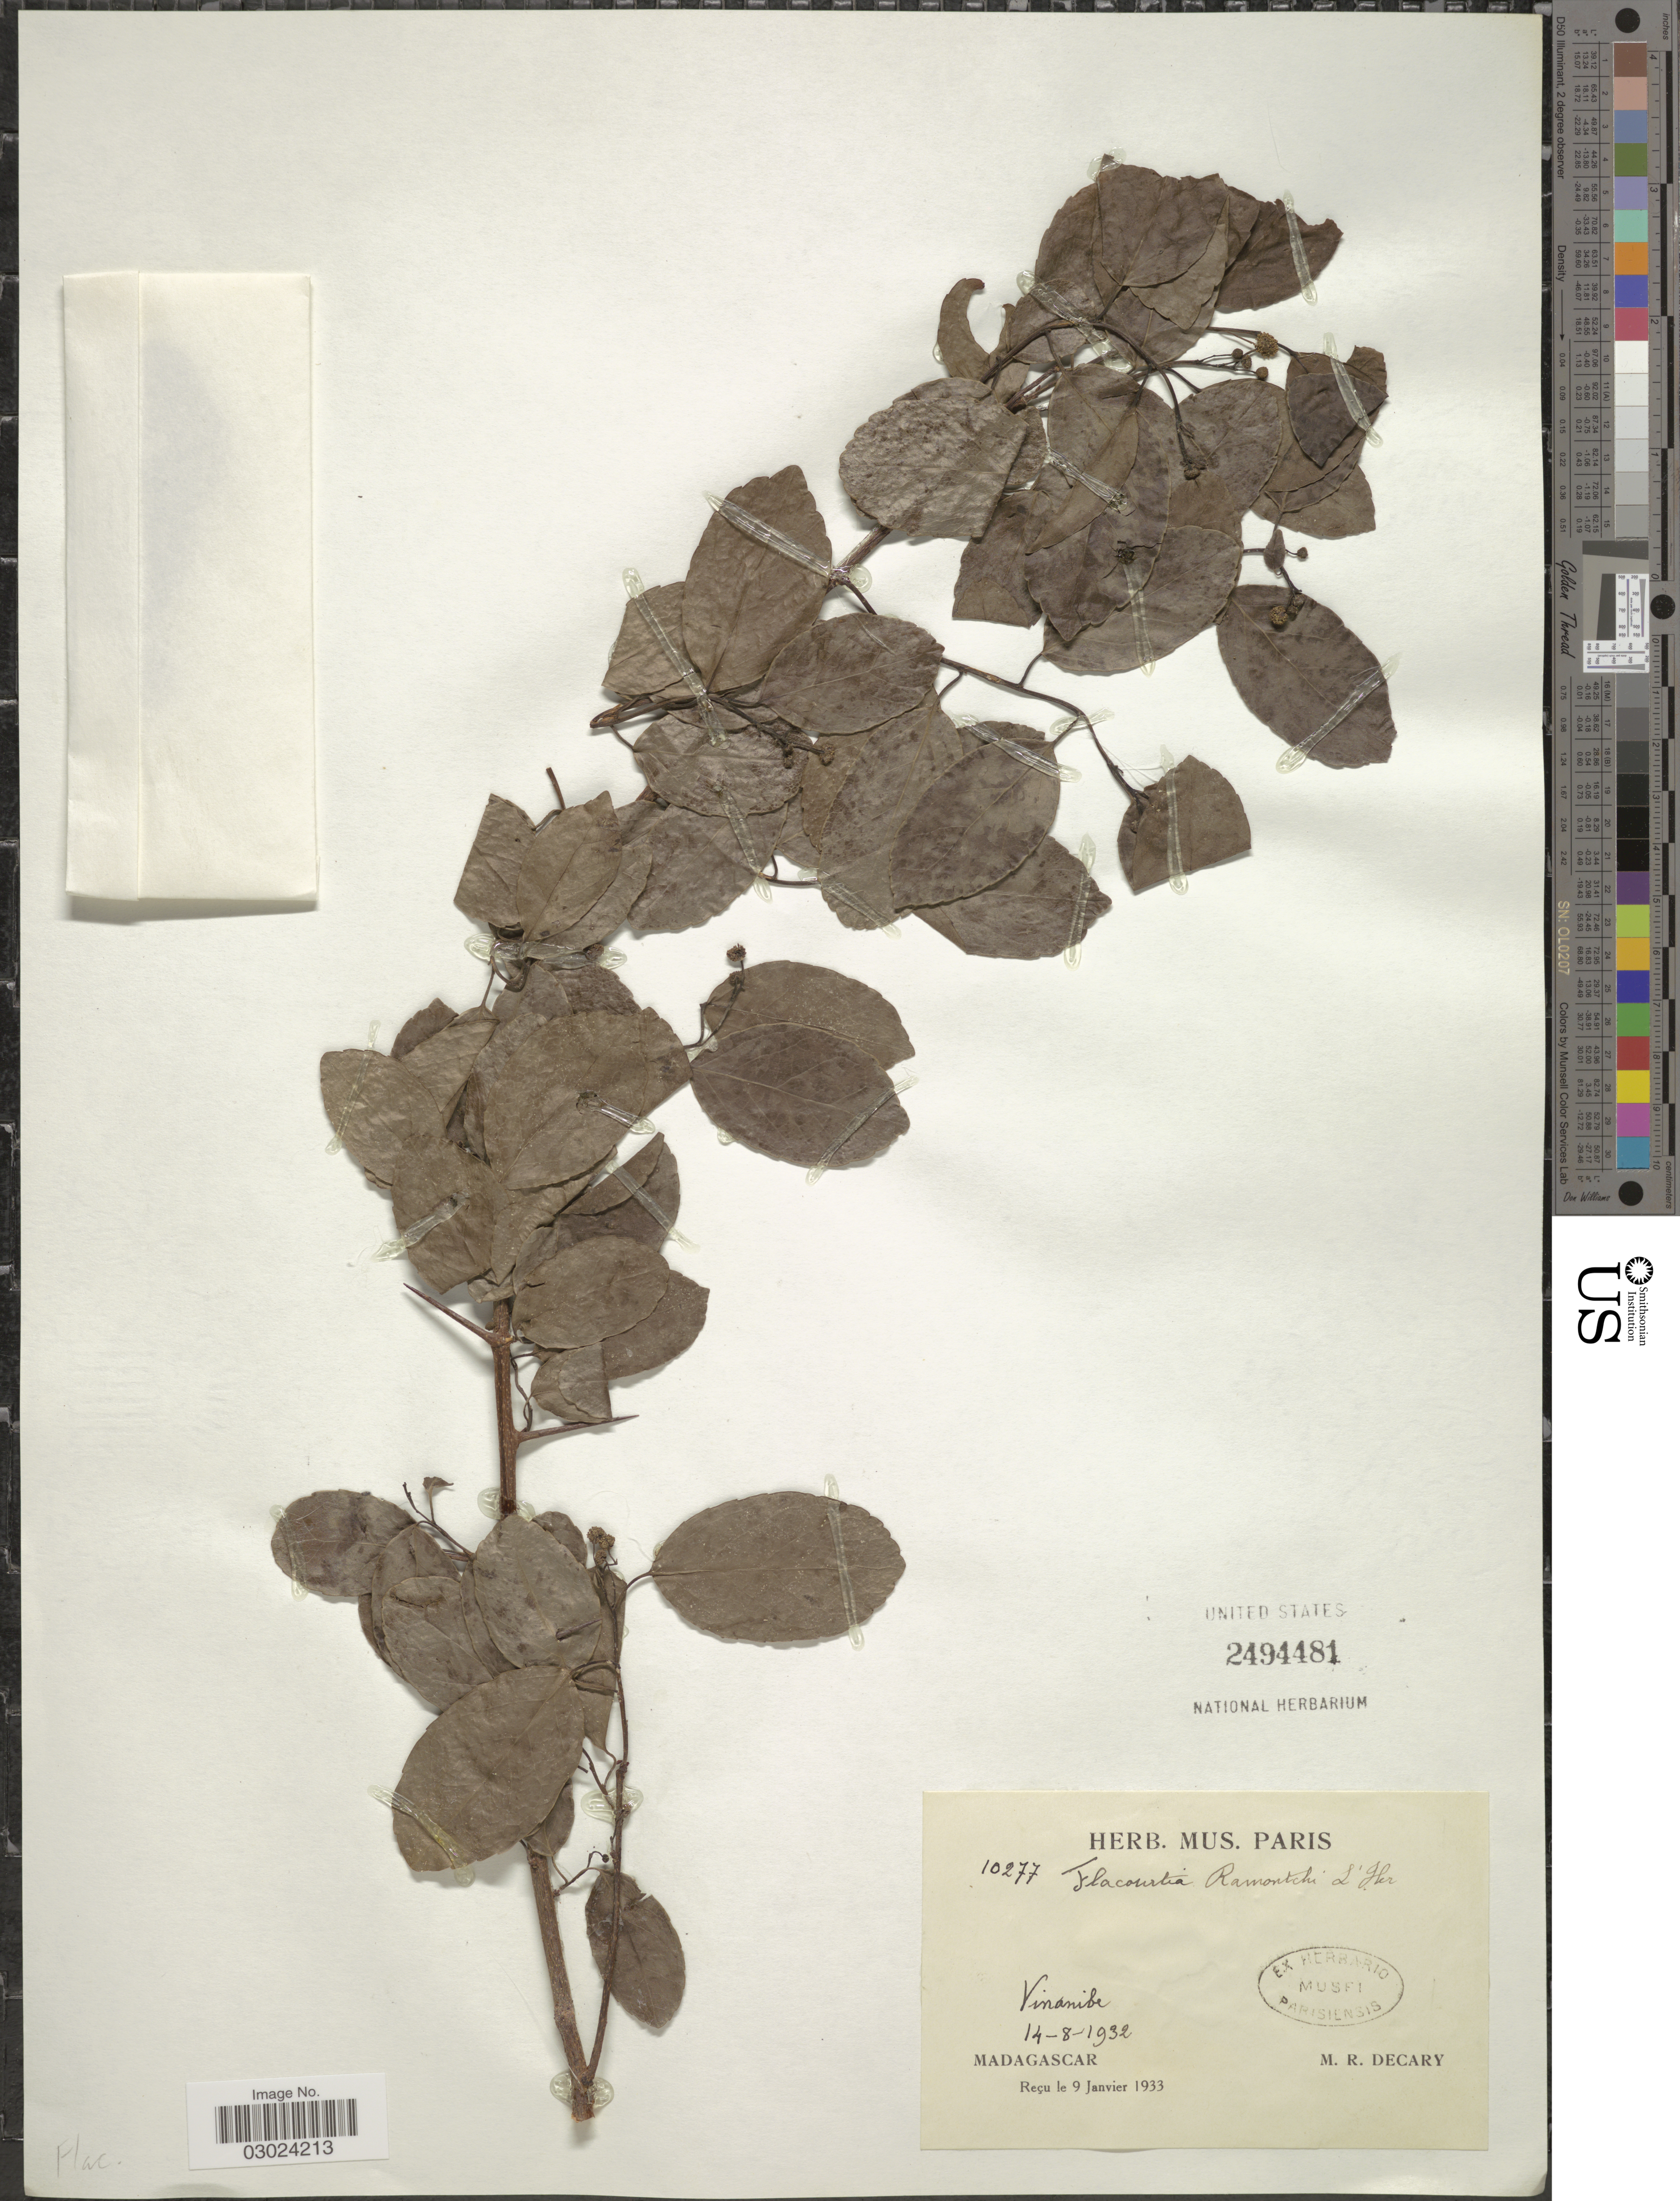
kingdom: Plantae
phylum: Tracheophyta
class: Magnoliopsida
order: Malpighiales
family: Salicaceae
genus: Flacourtia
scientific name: Flacourtia ramontchi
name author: L'Hér.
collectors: R. Decary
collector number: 10277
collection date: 1932-08-14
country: Madagascar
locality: Vinanibe.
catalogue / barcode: US 2494481